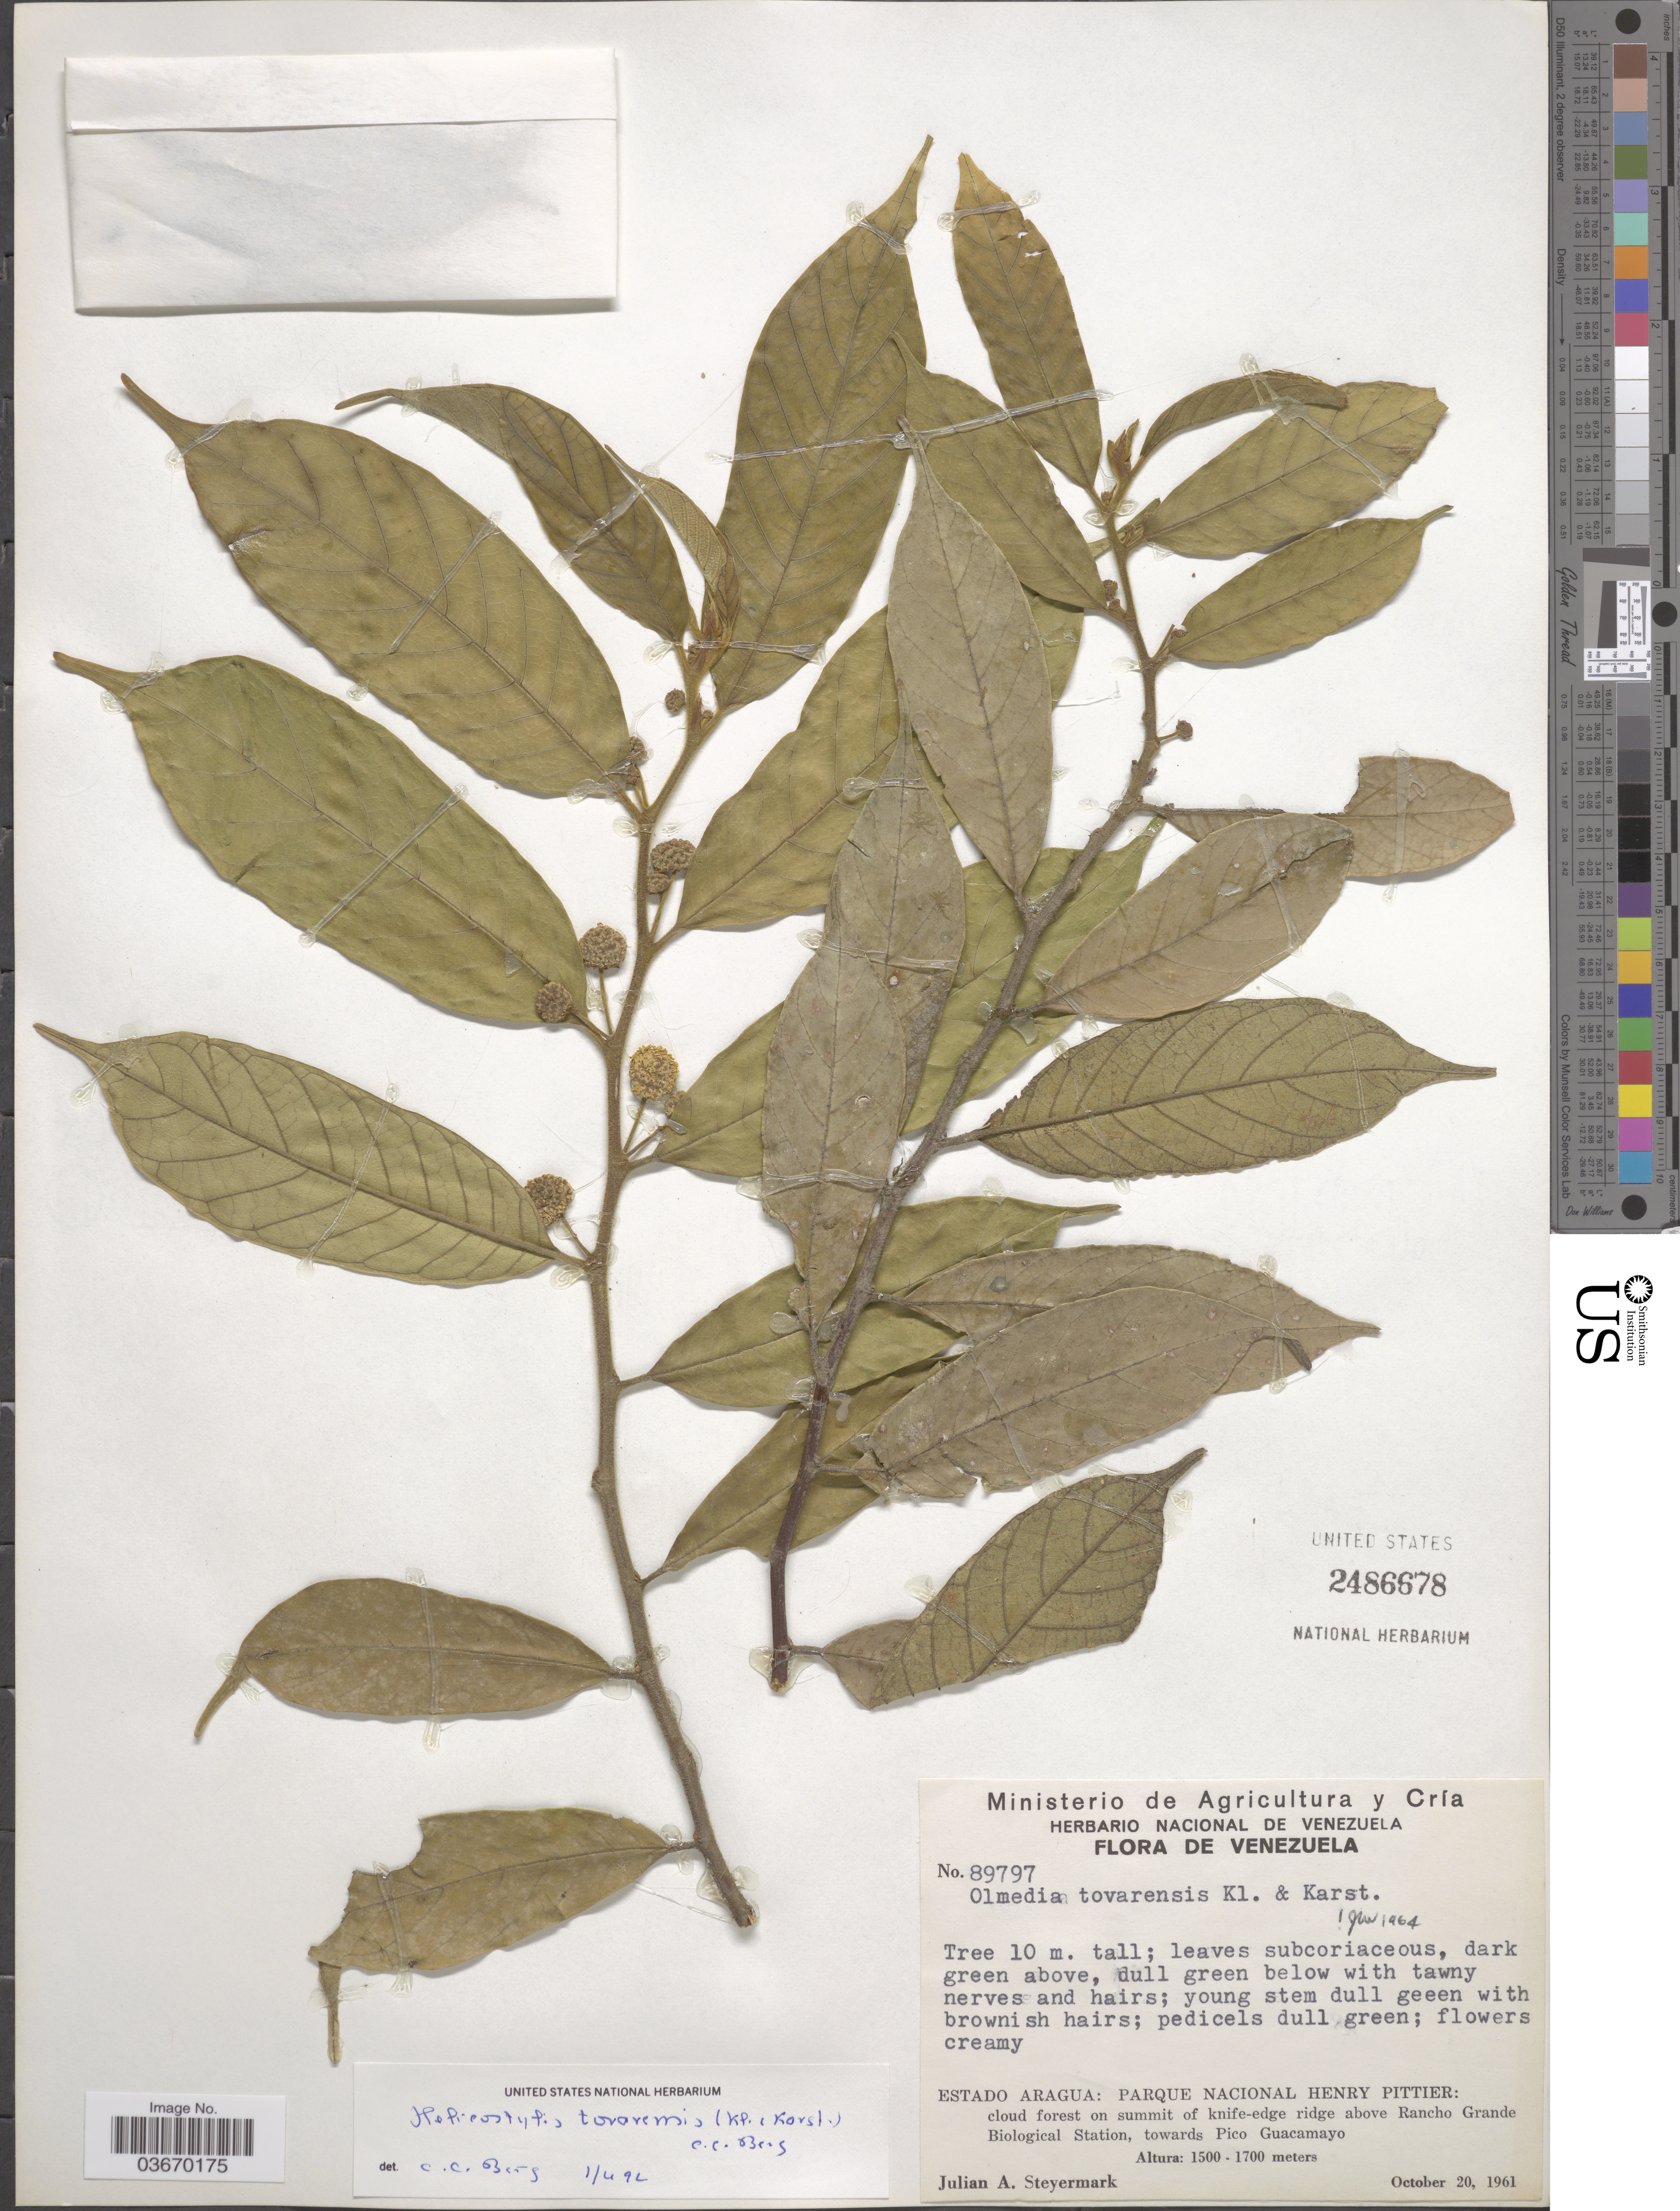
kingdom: Plantae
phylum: Tracheophyta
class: Magnoliopsida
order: Rosales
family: Moraceae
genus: Helicostylis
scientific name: Helicostylis tovarensis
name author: (Klotzsch & H. Karst.) C.C. Berg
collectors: J. Steyermark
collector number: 89797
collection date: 1961-10-20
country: Venezuela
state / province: Aragua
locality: Parque Nacional Henry Pittier: cloud forest on summit of knife-edge ridge above Rancho Grande Biological Station, towards Pico Guacamayo.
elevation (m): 1500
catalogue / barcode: US 2486678